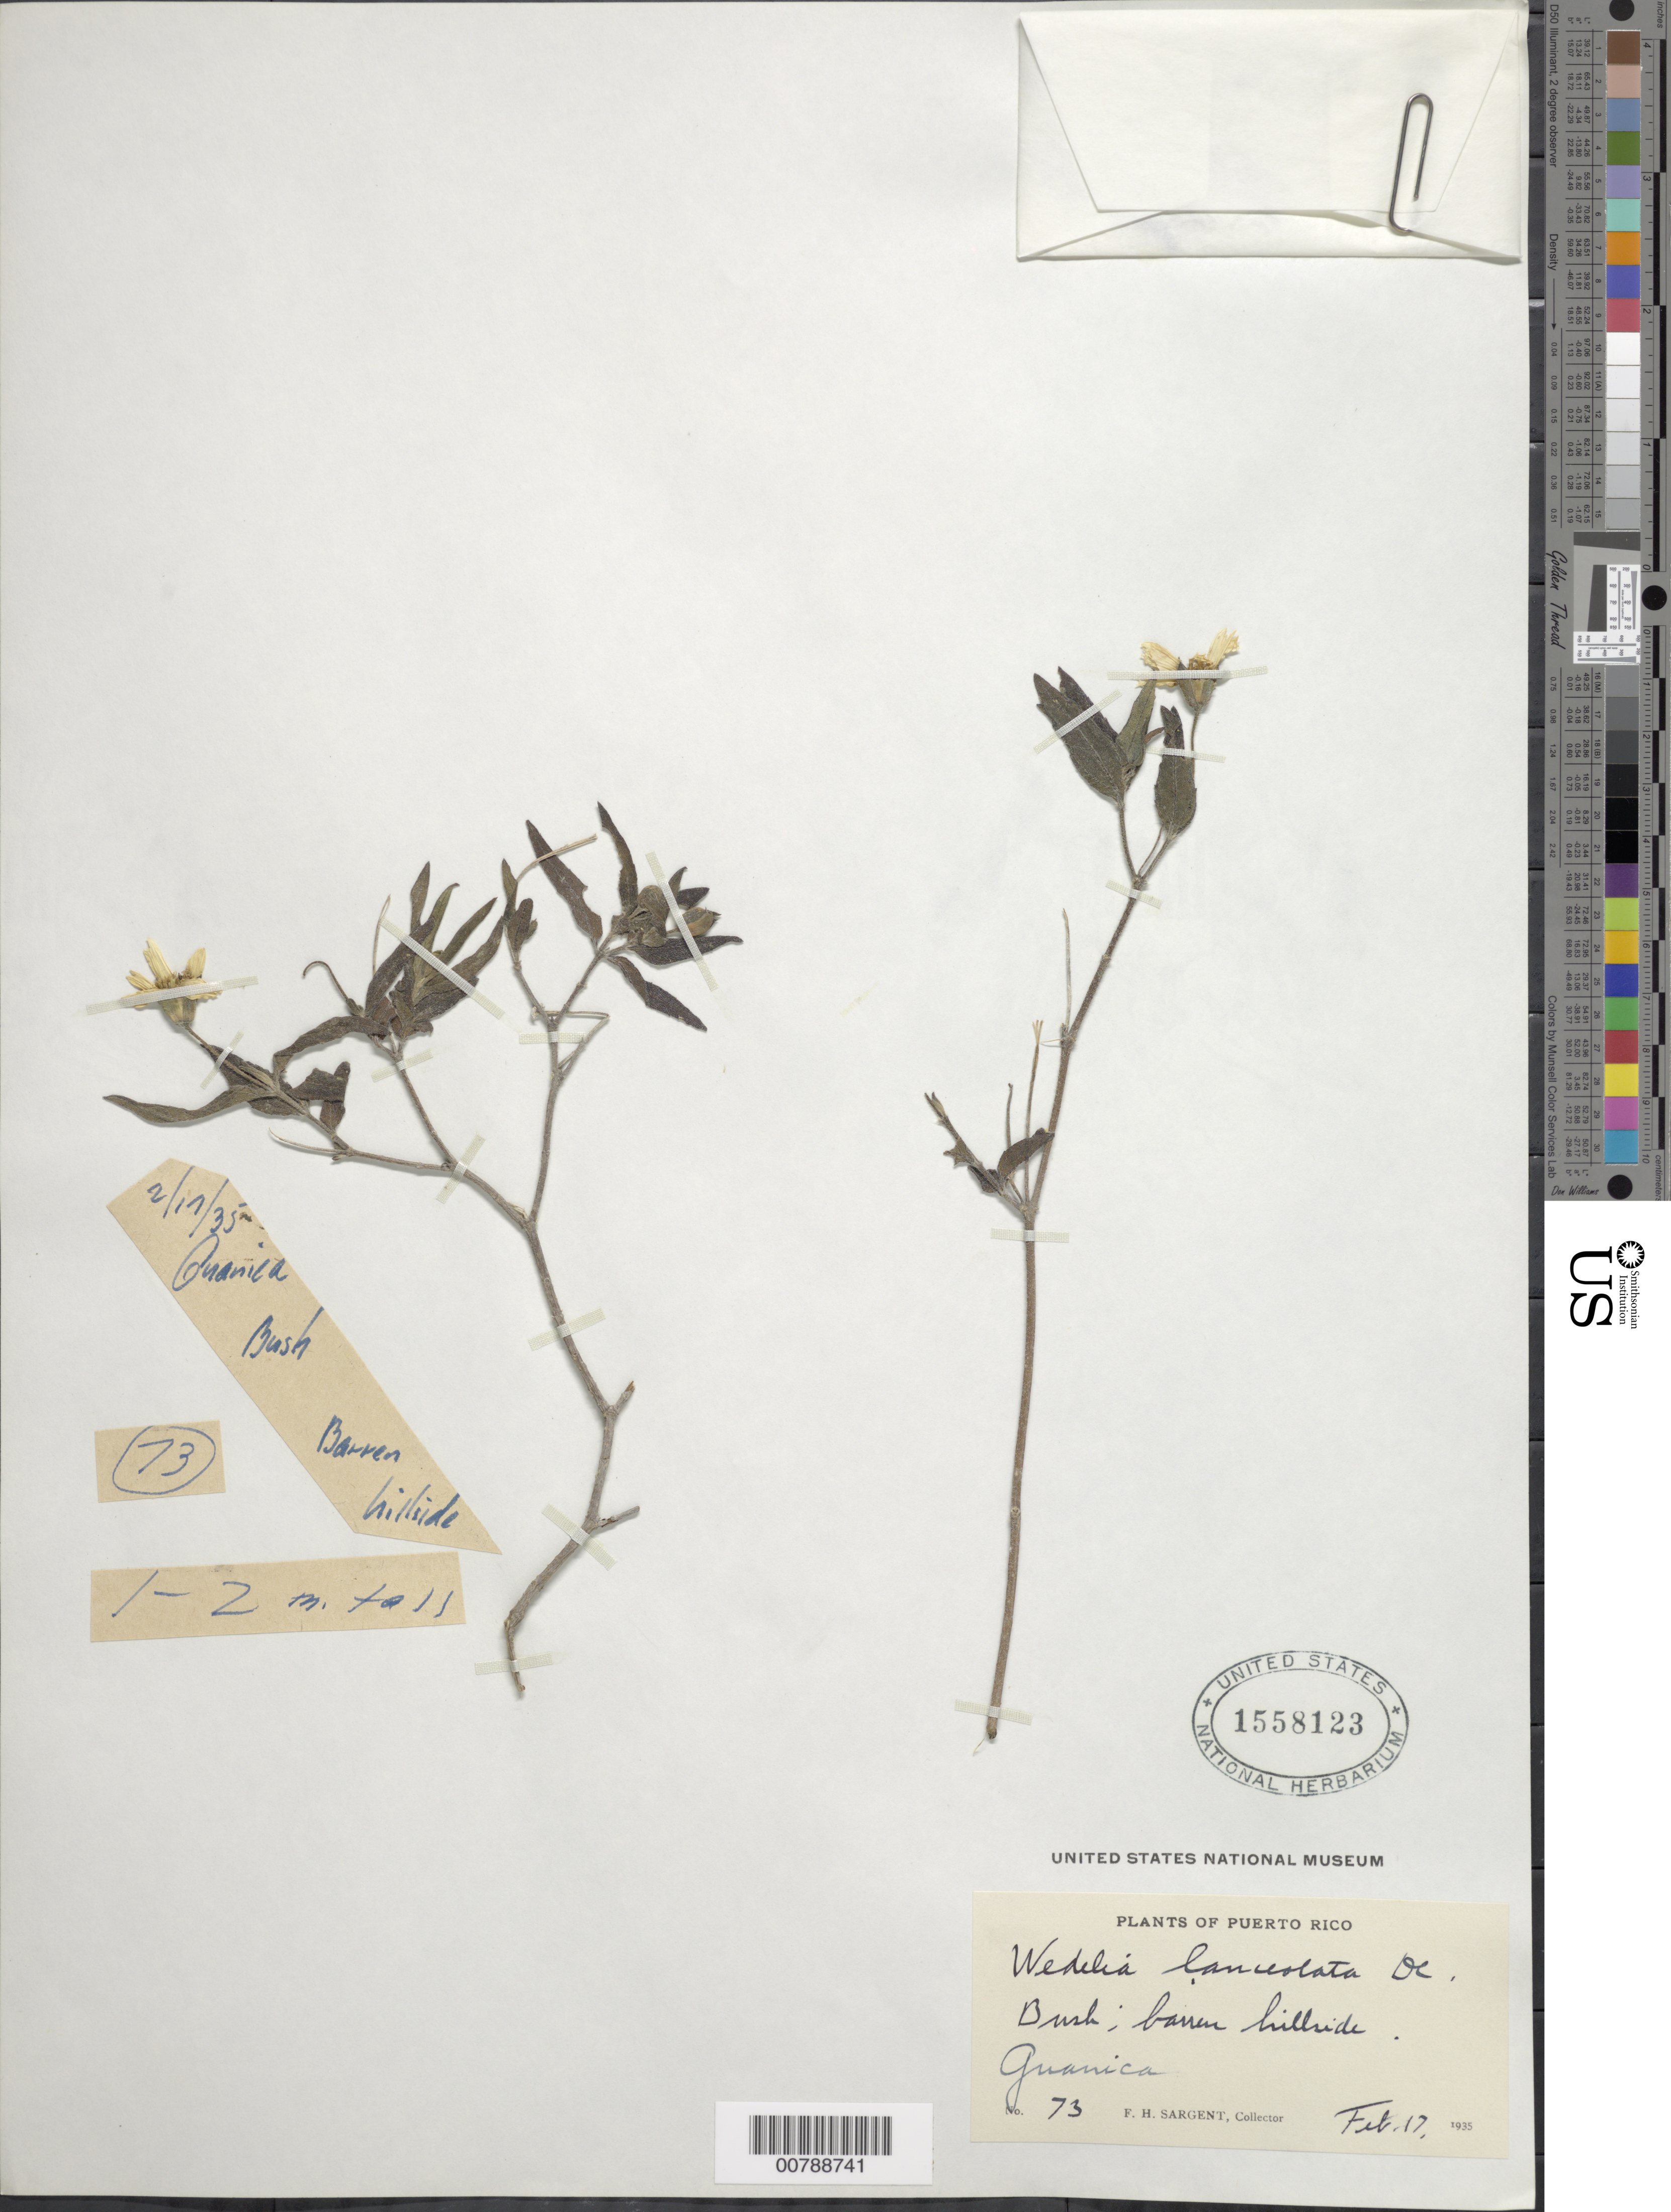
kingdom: Plantae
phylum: Tracheophyta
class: Magnoliopsida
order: Asterales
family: Asteraceae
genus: Wedelia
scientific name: Wedelia lanceolata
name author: DC.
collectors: F. H. Sargent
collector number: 73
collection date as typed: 17 Feb 1935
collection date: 1935-02-17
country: Puerto Rico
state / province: Guánica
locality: Guanica, barren hillside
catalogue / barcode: US 1558123